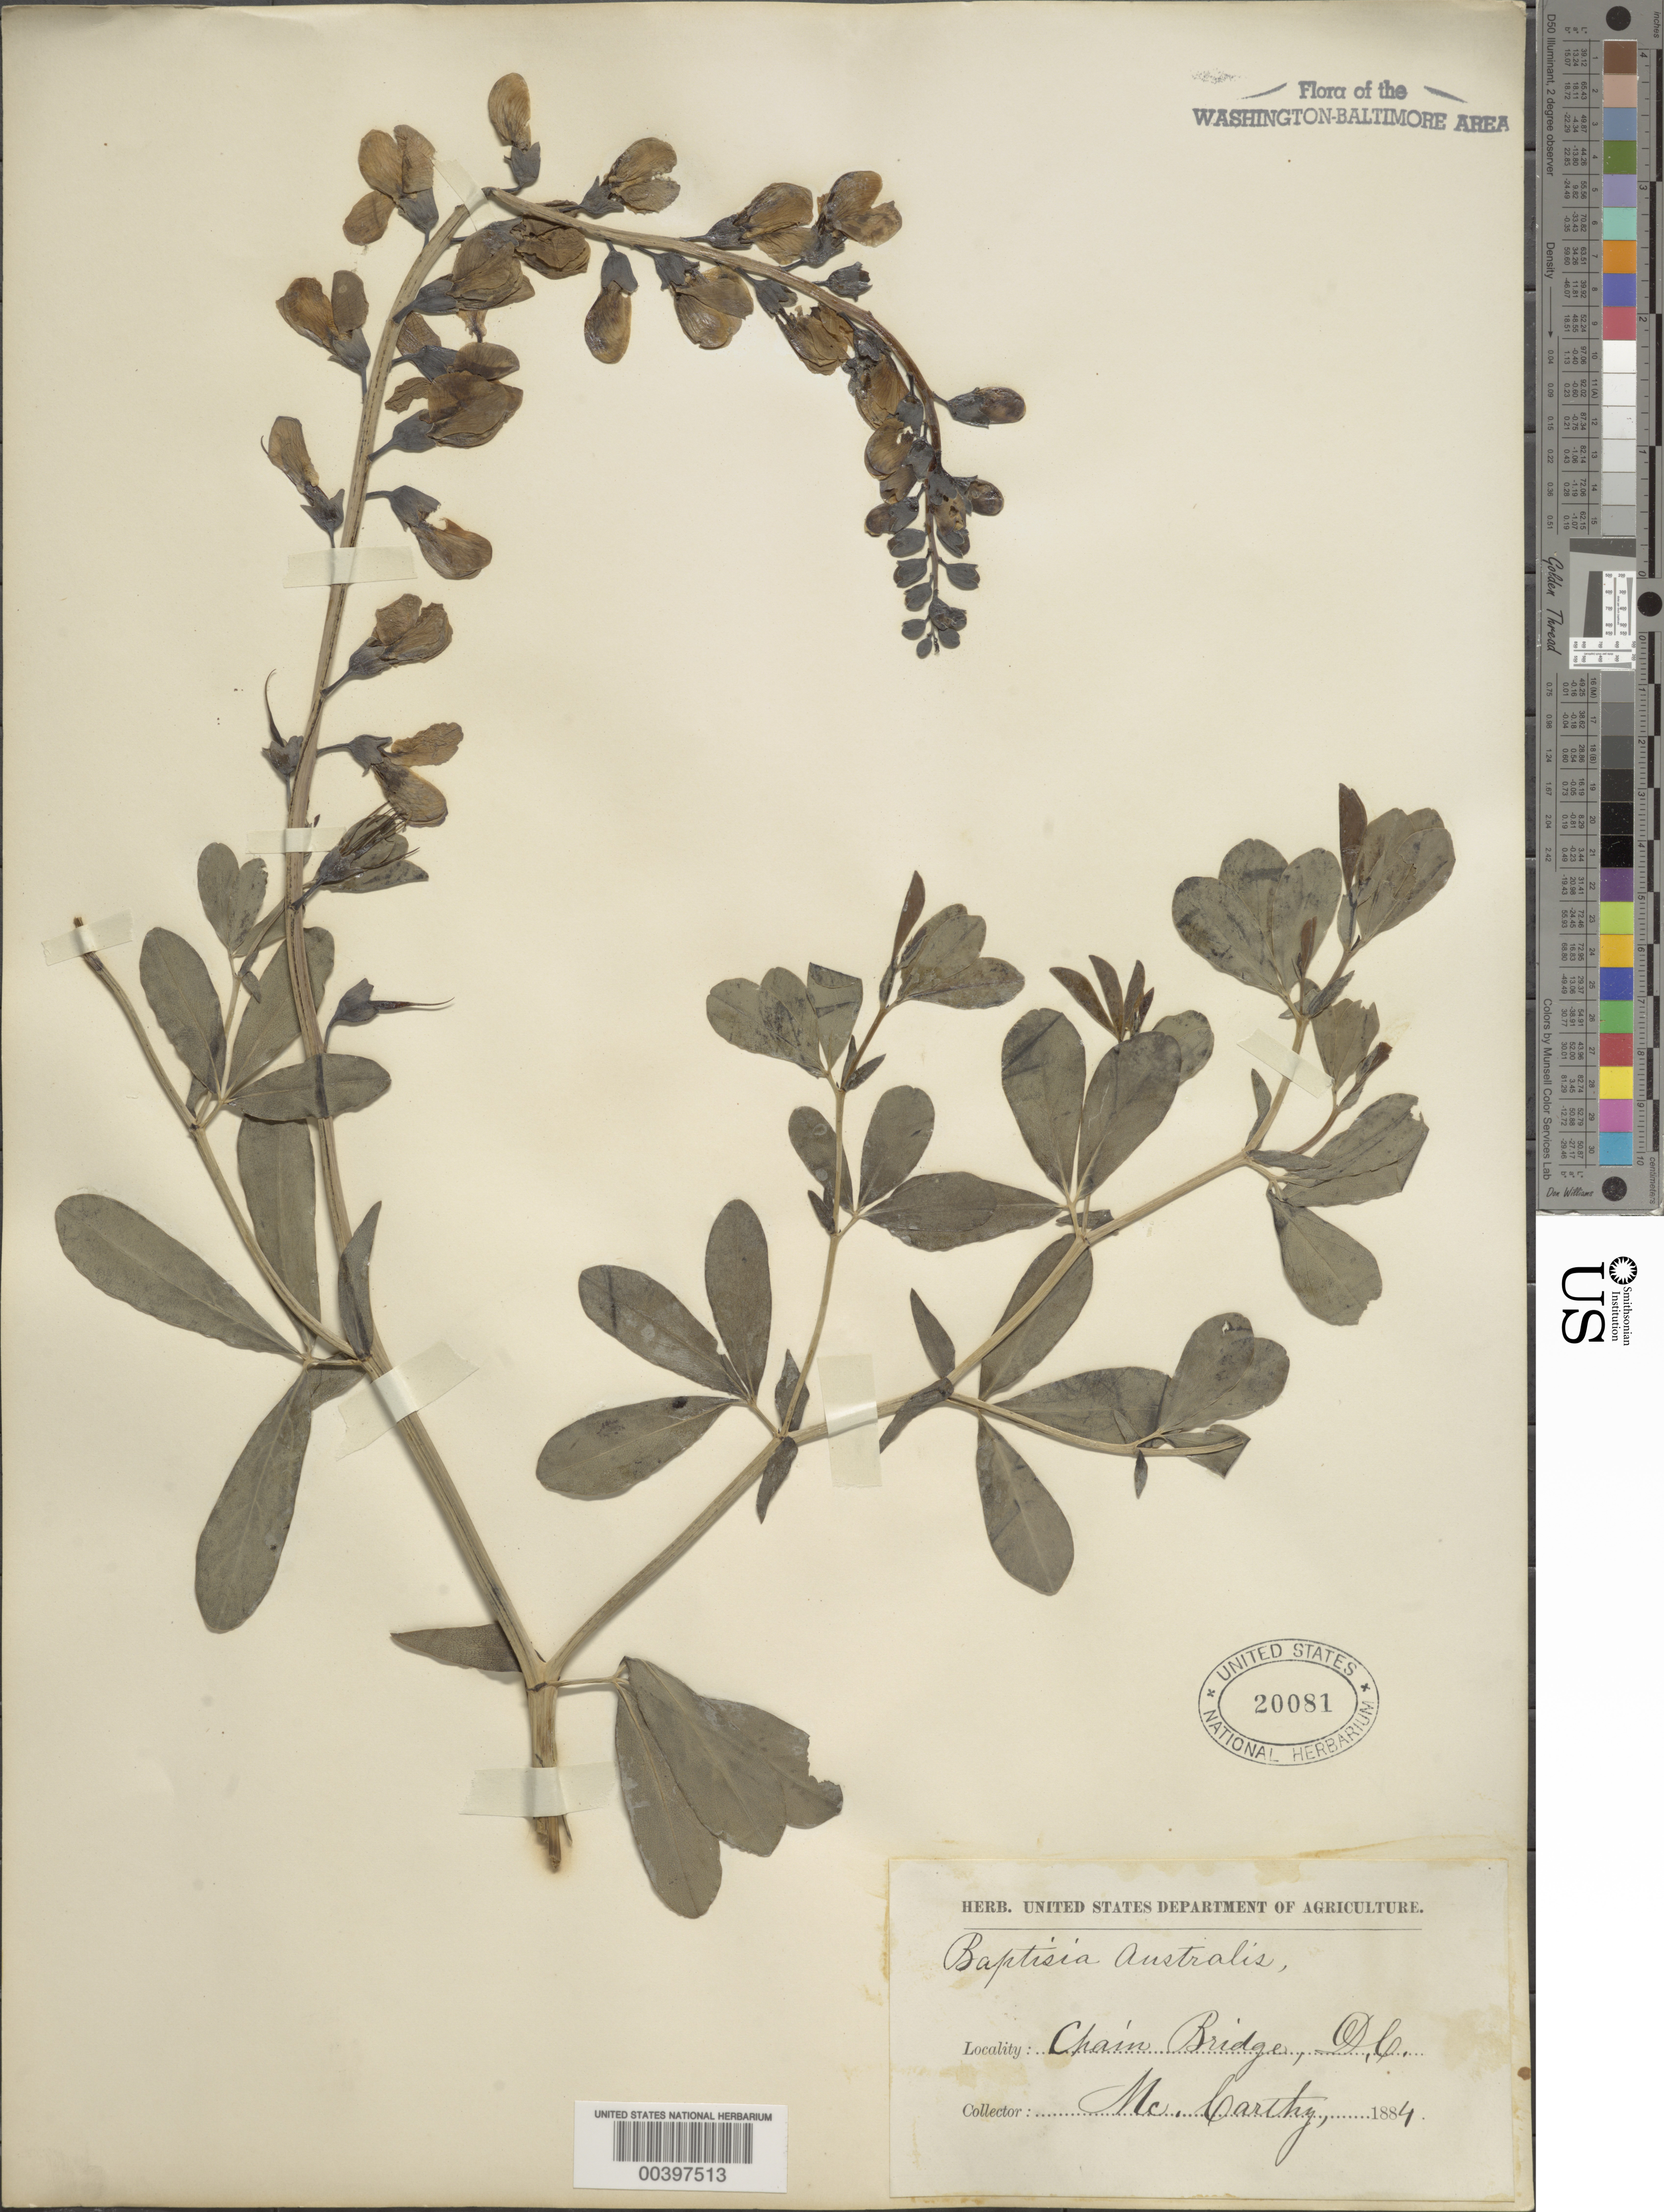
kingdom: Plantae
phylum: Tracheophyta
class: Magnoliopsida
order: Fabales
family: Fabaceae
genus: Baptisia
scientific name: Baptisia australis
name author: (L.) R. Br.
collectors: G. McCarthy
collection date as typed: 1884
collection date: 1884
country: United States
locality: Chain Bridge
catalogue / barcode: US 20081